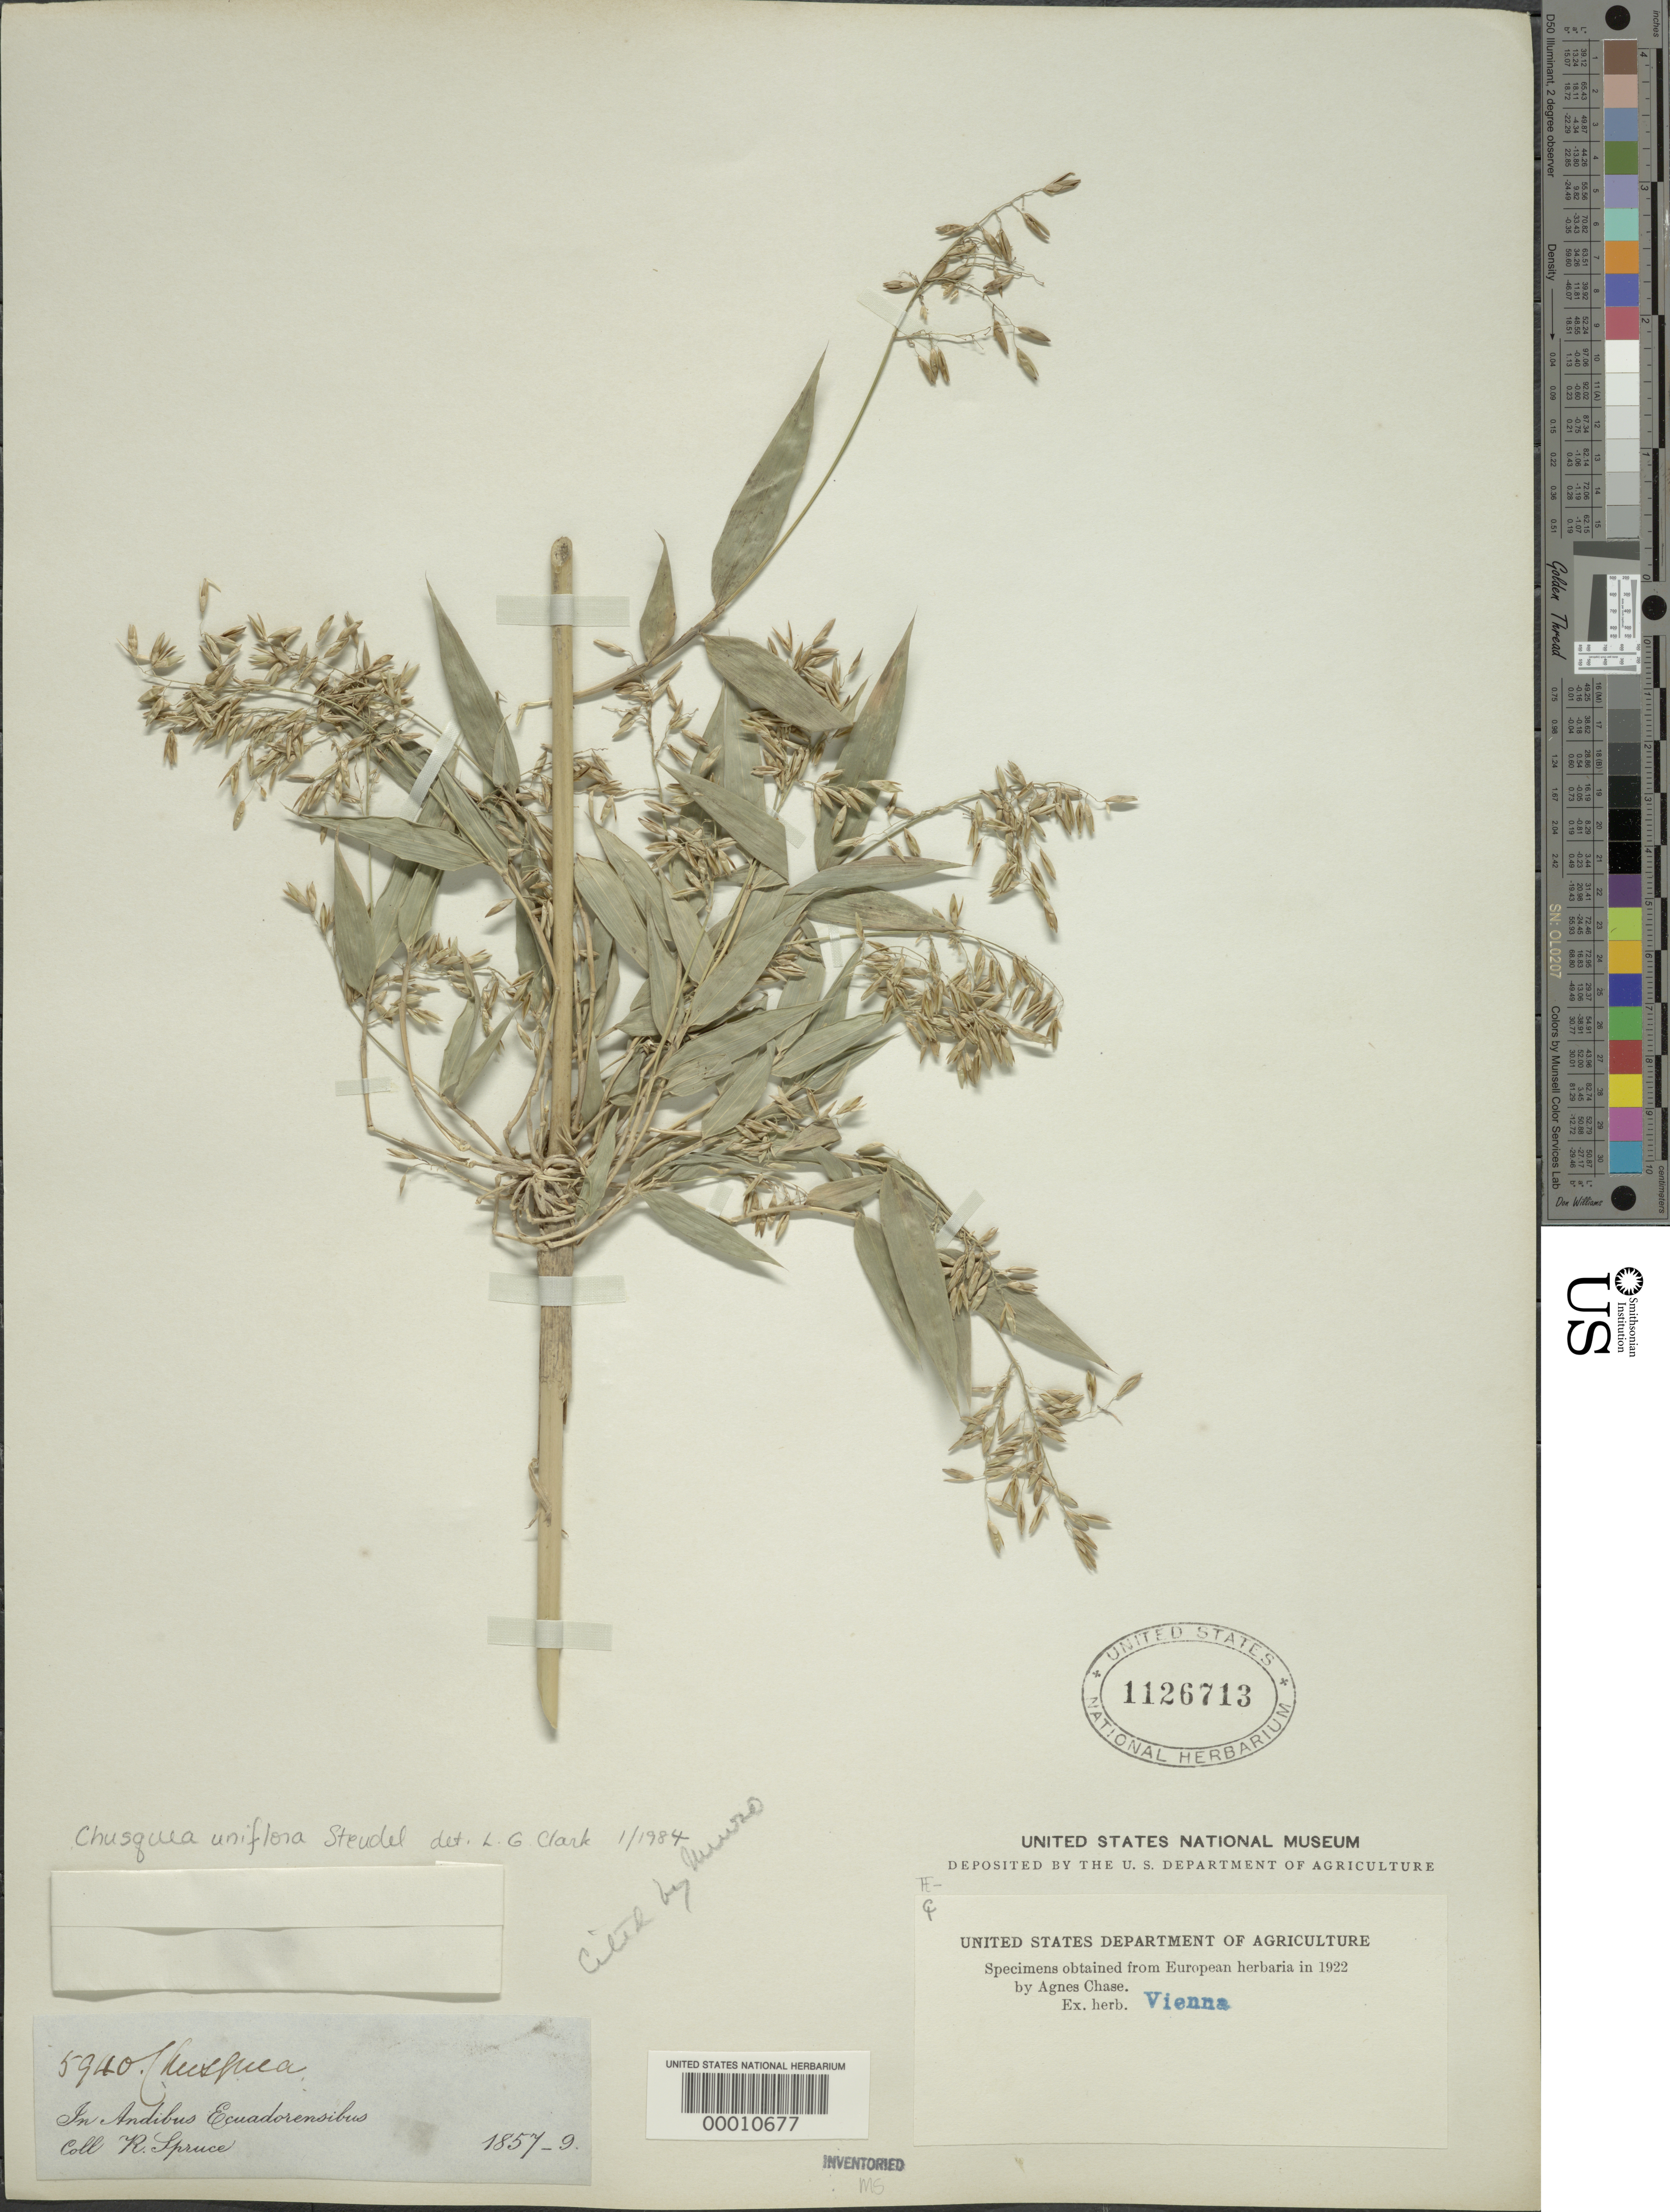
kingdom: Plantae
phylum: Tracheophyta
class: Liliopsida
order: Poales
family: Poaceae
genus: Chusquea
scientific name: Chusquea uniflora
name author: Steud.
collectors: R. Spruce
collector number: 5940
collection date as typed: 1857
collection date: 1857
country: Ecuador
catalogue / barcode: US 1126713